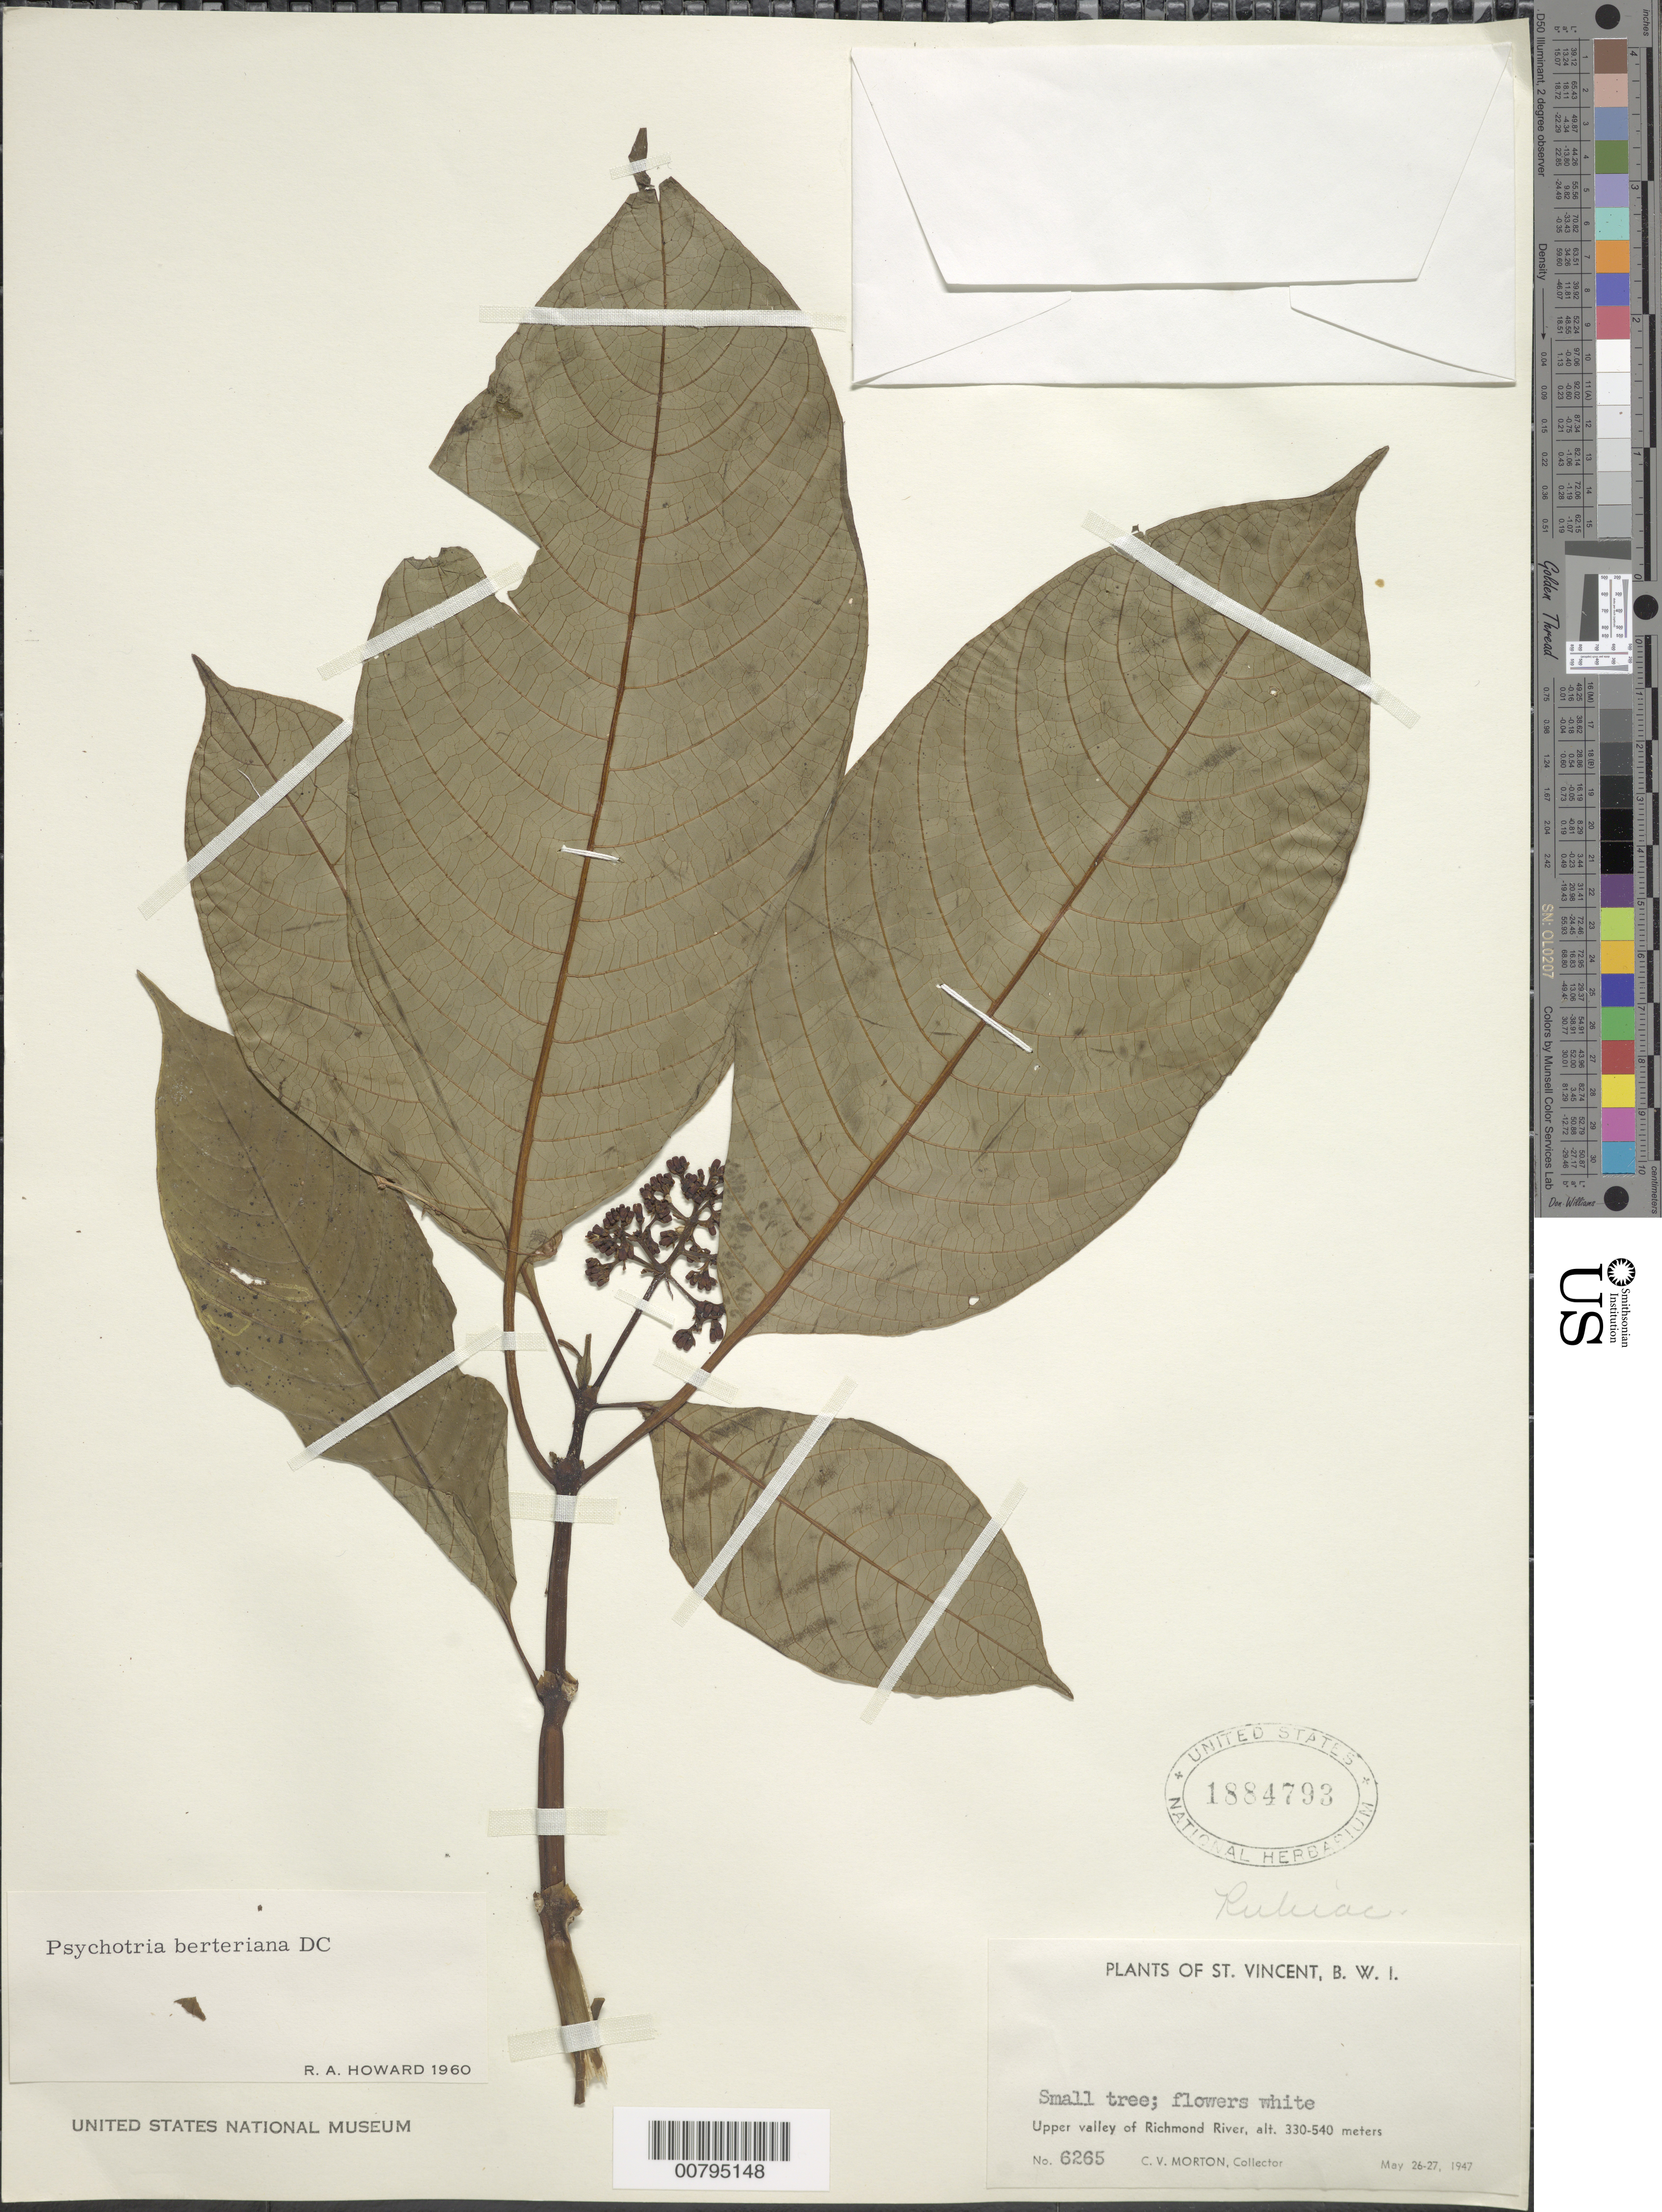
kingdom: Plantae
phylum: Tracheophyta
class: Magnoliopsida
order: Gentianales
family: Rubiaceae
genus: Psychotria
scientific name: Psychotria berteroana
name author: DC.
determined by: Howard, R. A.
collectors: C. V. Morton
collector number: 5265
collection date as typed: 26 May 1947 to 27 May 1947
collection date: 1947-05-26/1947-05-27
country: St. Vincent - Grenadines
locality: Upper valley of Richmond River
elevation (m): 330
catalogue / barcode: US 1884793